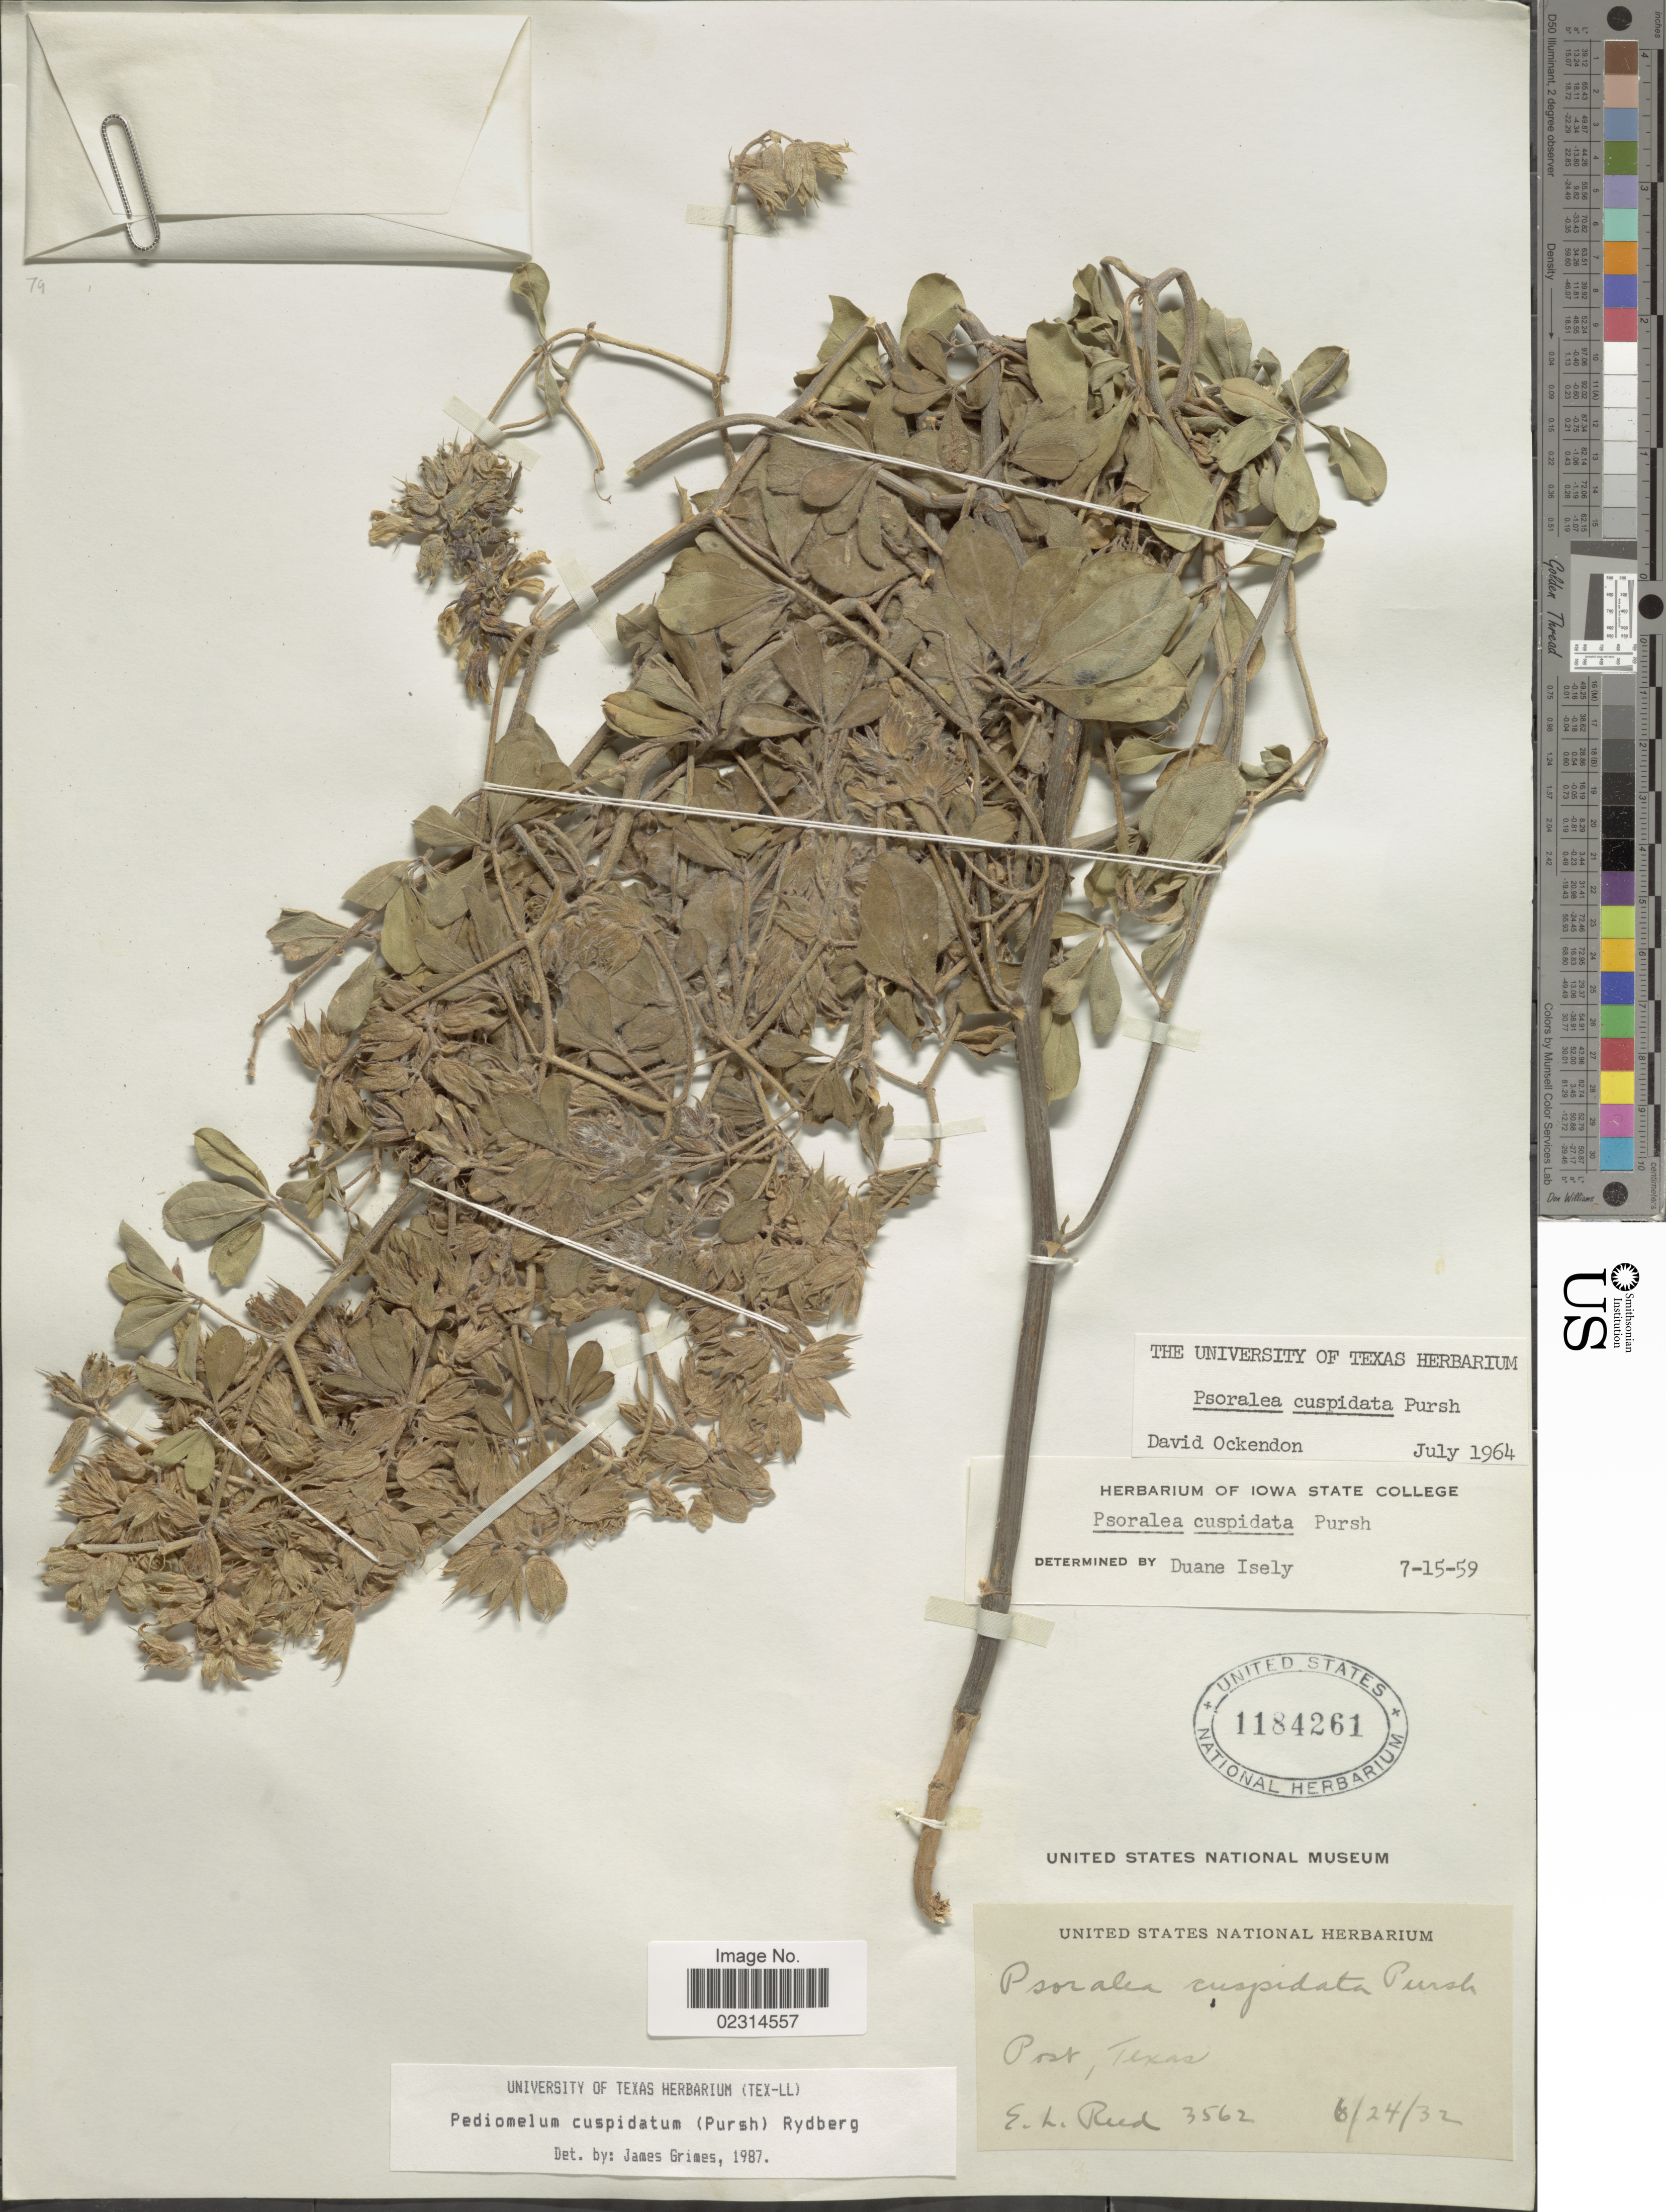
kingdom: Plantae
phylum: Tracheophyta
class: Magnoliopsida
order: Fabales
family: Fabaceae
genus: Pediomelum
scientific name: Pediomelum cuspidatum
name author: (Pursh) Rydb.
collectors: E. Reed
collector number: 3562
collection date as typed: Transcribed d/m/y: 24/6/32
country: United States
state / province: Texas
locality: Post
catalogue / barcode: US 1184261